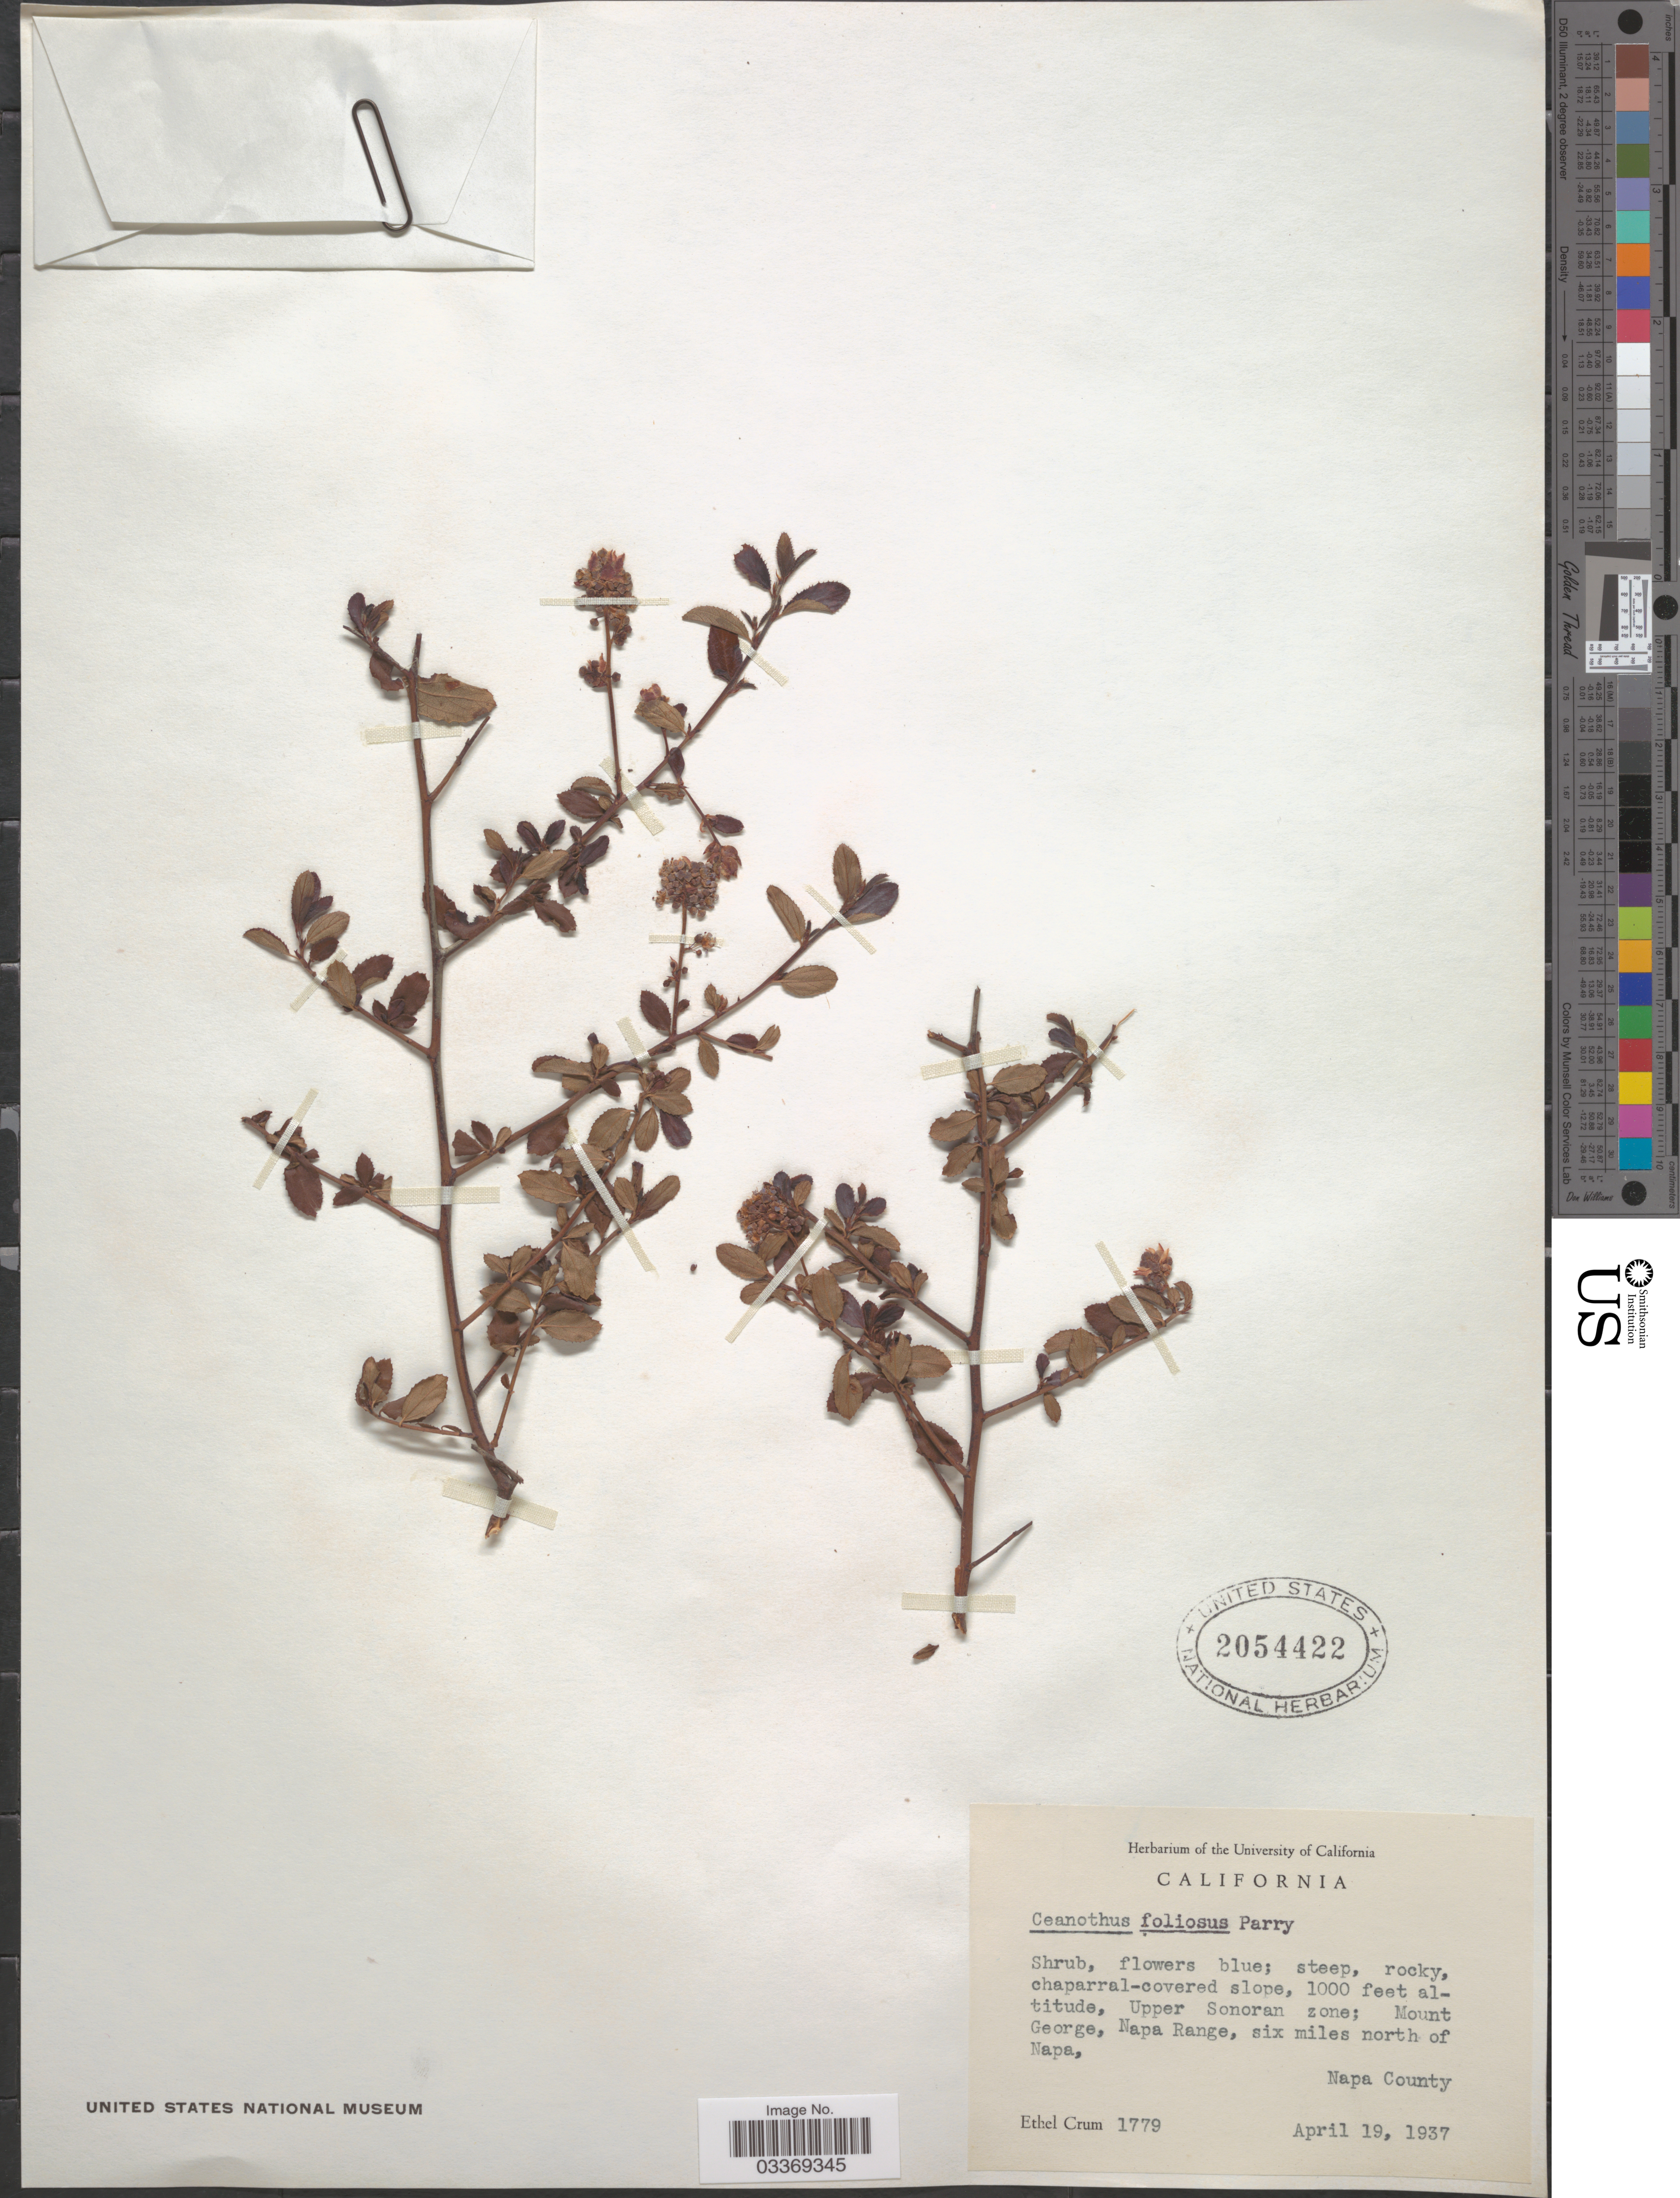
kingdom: Plantae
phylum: Tracheophyta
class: Magnoliopsida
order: Rosales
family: Rhamnaceae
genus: Ceanothus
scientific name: Ceanothus foliosus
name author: Parry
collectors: E. K. Crum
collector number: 1779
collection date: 1937-04-19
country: United States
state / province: California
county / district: Napa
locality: Upper Sonoran zone; Mount George, Napa Range, six miles north of Napa, Napa County.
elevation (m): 305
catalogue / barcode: US 2054422